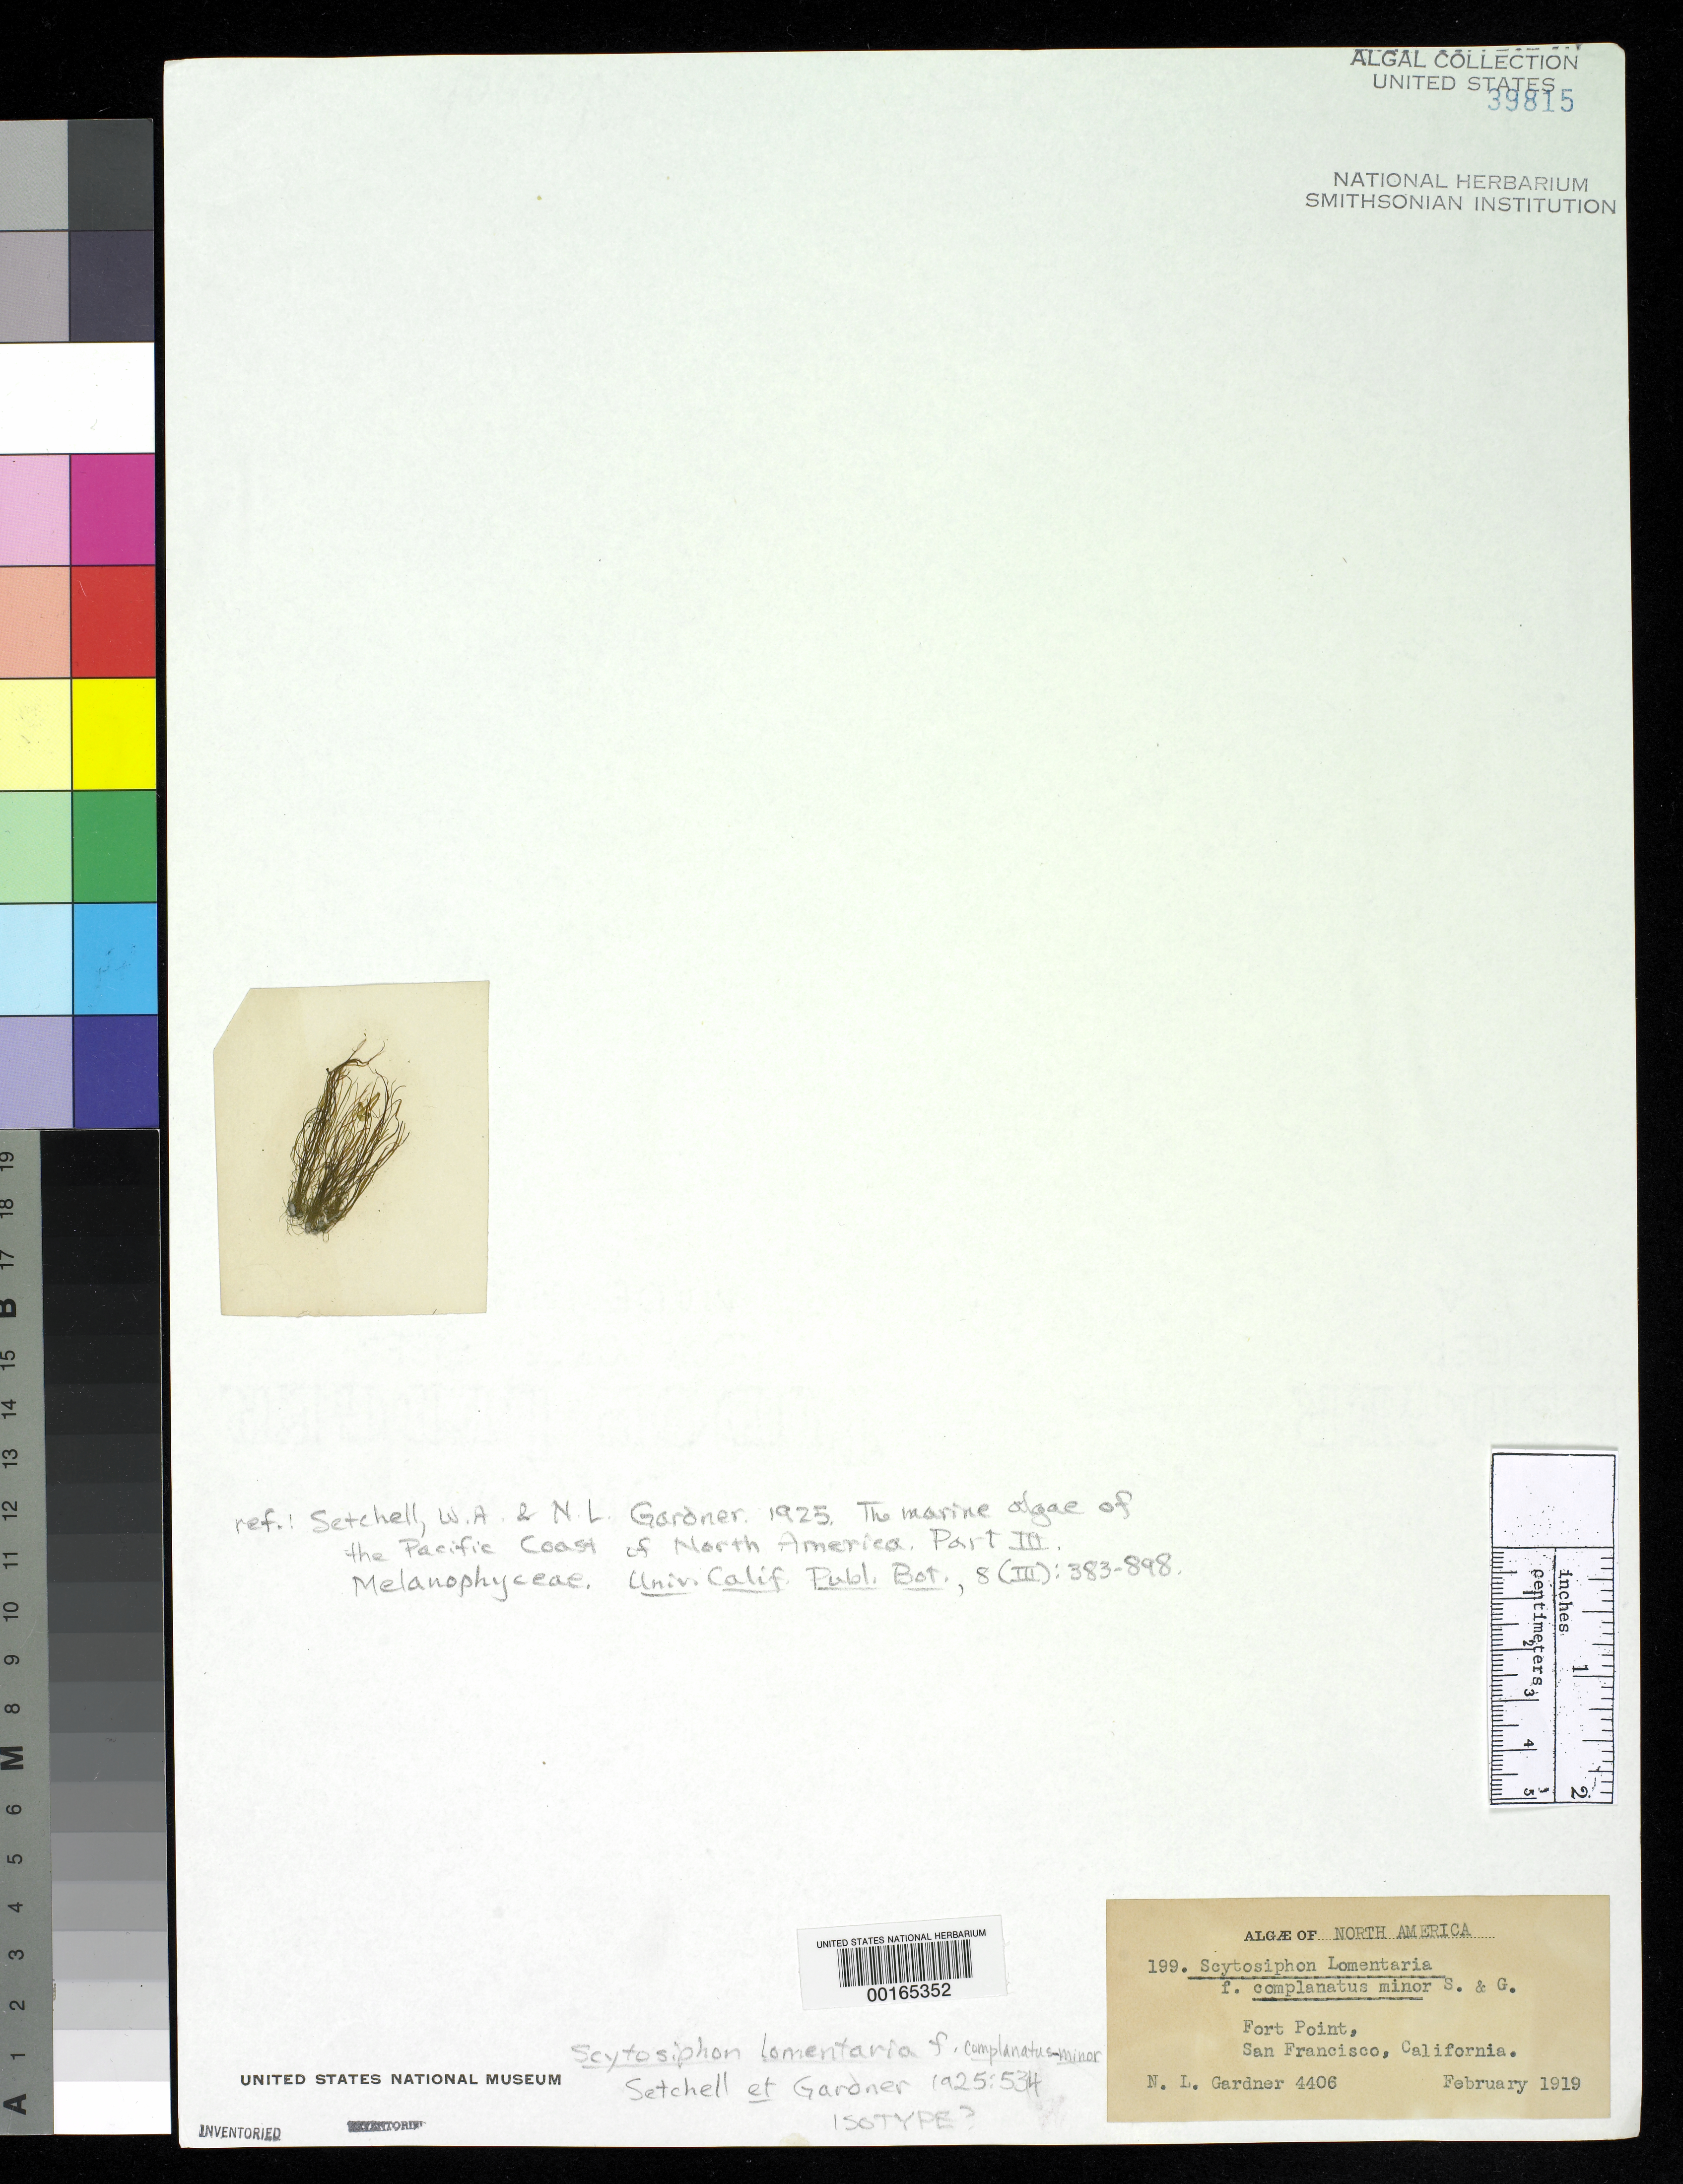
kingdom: Chromista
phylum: Ochrophyta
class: Phaeophyceae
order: Scytosiphonales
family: Scytosiphonaceae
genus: Scytosiphon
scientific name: Scytosiphon lomentaria f. complanatus-minor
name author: Setch. & N.L. Gardner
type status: Isotype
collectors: N. Gardner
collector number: NLG 4406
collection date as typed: Feb 1919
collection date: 1919-02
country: United States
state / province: California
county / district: San Francisco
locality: San Francisco, Fort Point.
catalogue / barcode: US 39815